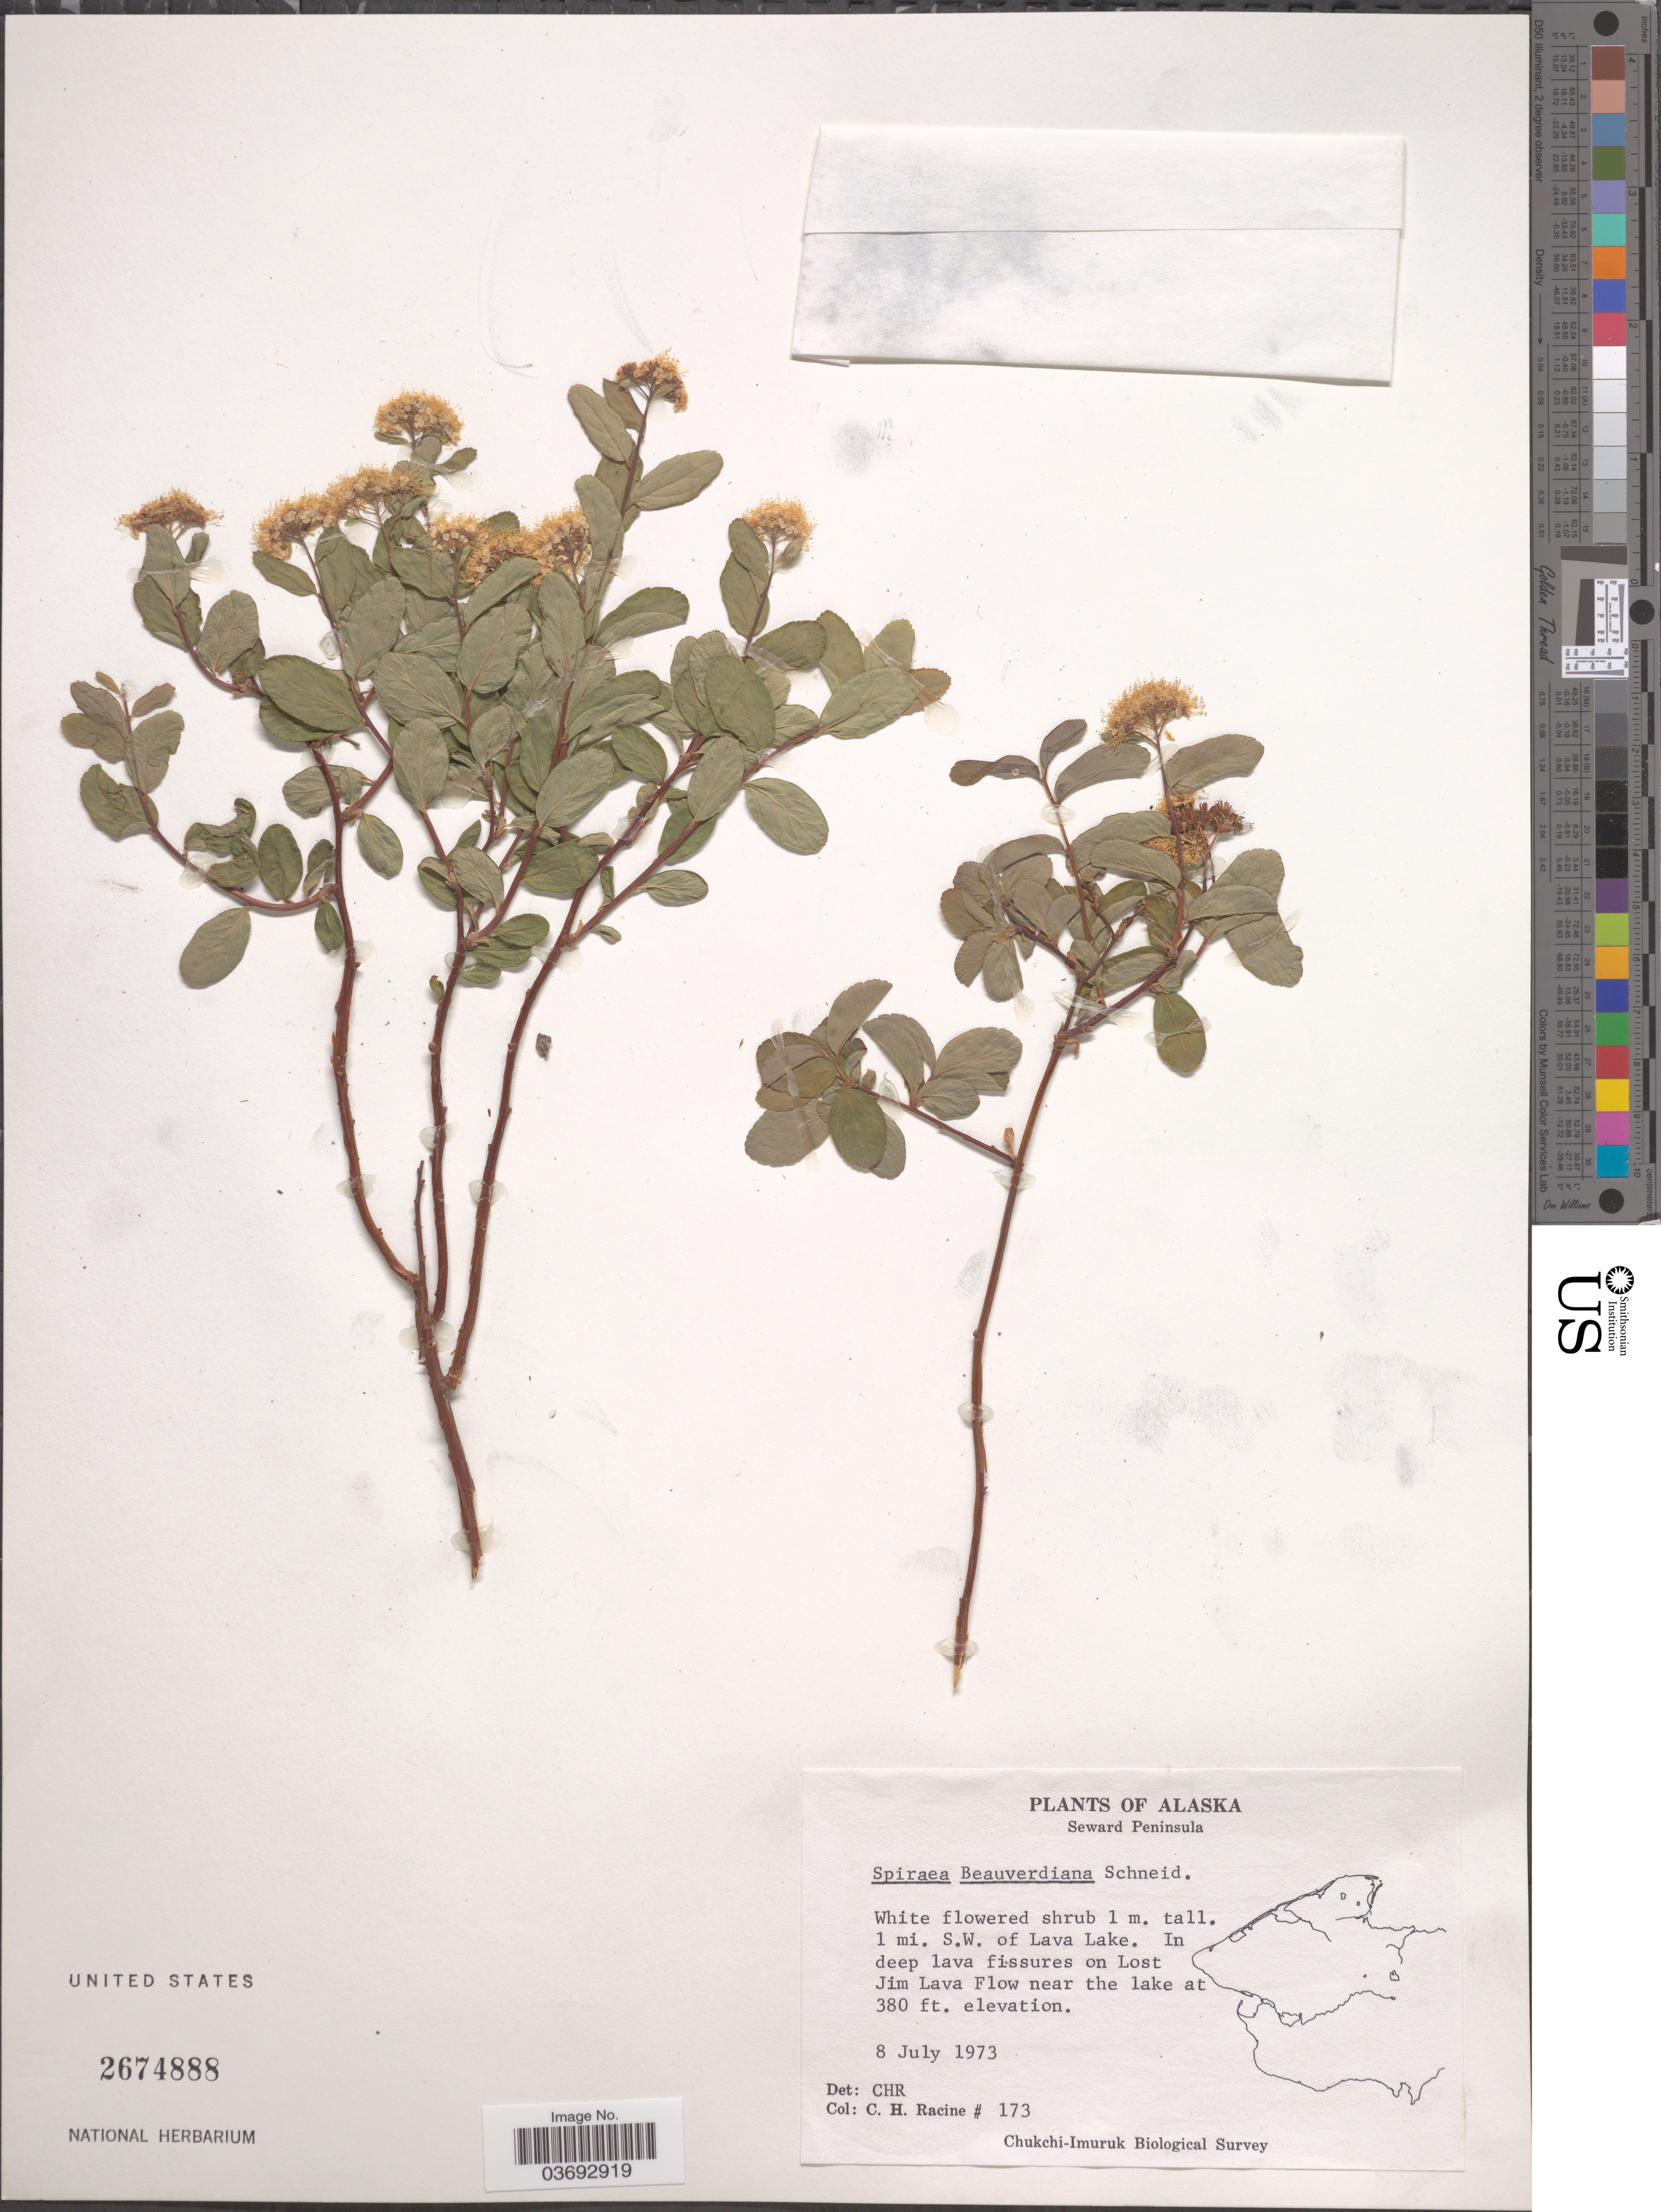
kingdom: Plantae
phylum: Tracheophyta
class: Magnoliopsida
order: Rosales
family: Rosaceae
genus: Spiraea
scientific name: Spiraea stevenii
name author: (C.K. Schneid.) Rydb.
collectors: C. Racine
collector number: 173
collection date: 1973-07-08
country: United States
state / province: Alaska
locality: Seward Peninsula. 1 mi. S.W. of Lava Lake. In deep lava fissures on Lost Jim Lava Flow near the lake.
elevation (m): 116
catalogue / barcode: US 2674888